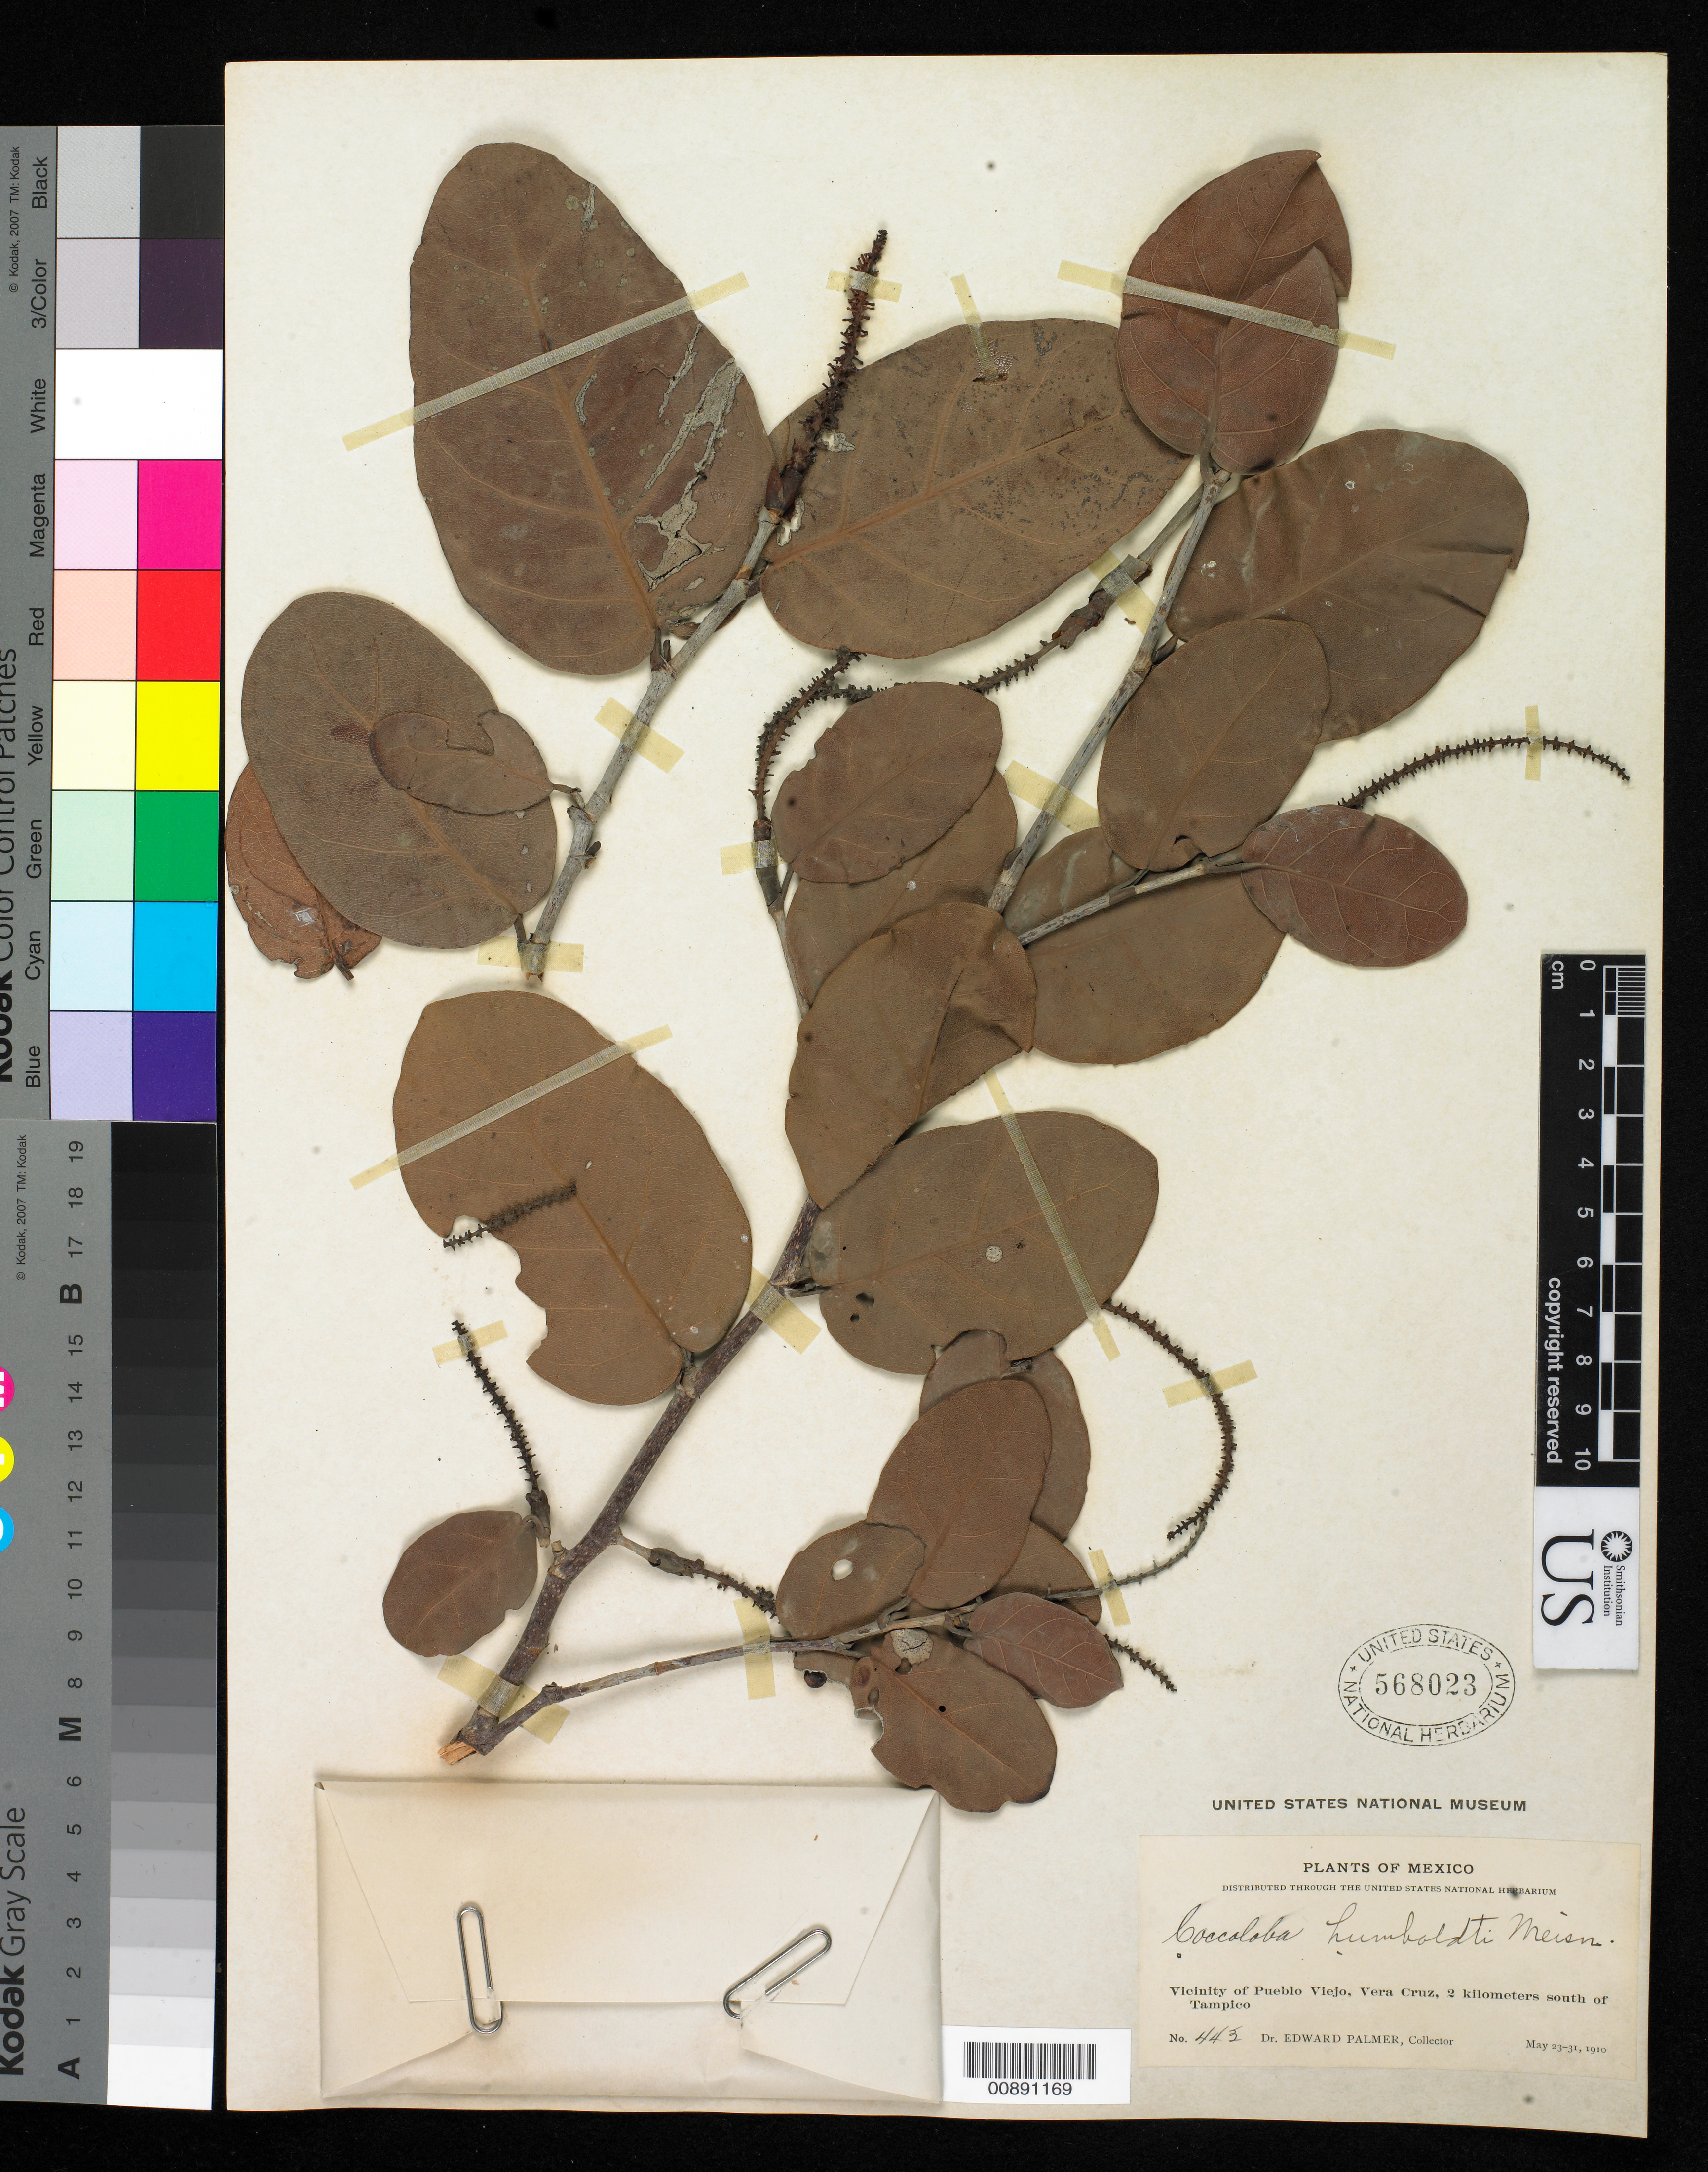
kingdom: Plantae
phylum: Tracheophyta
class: Magnoliopsida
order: Caryophyllales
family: Polygonaceae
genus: Coccoloba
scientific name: Coccoloba humboldtii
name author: Meisn.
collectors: E. Palmer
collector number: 443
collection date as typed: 23 May 1910 to 31 May 1910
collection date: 1910-05-23/1910-05-31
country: Mexico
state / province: Veracruz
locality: Vicinity of Pueblo Viejo, Veracruz, 2 kilometers south of Tampico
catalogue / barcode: US 568023